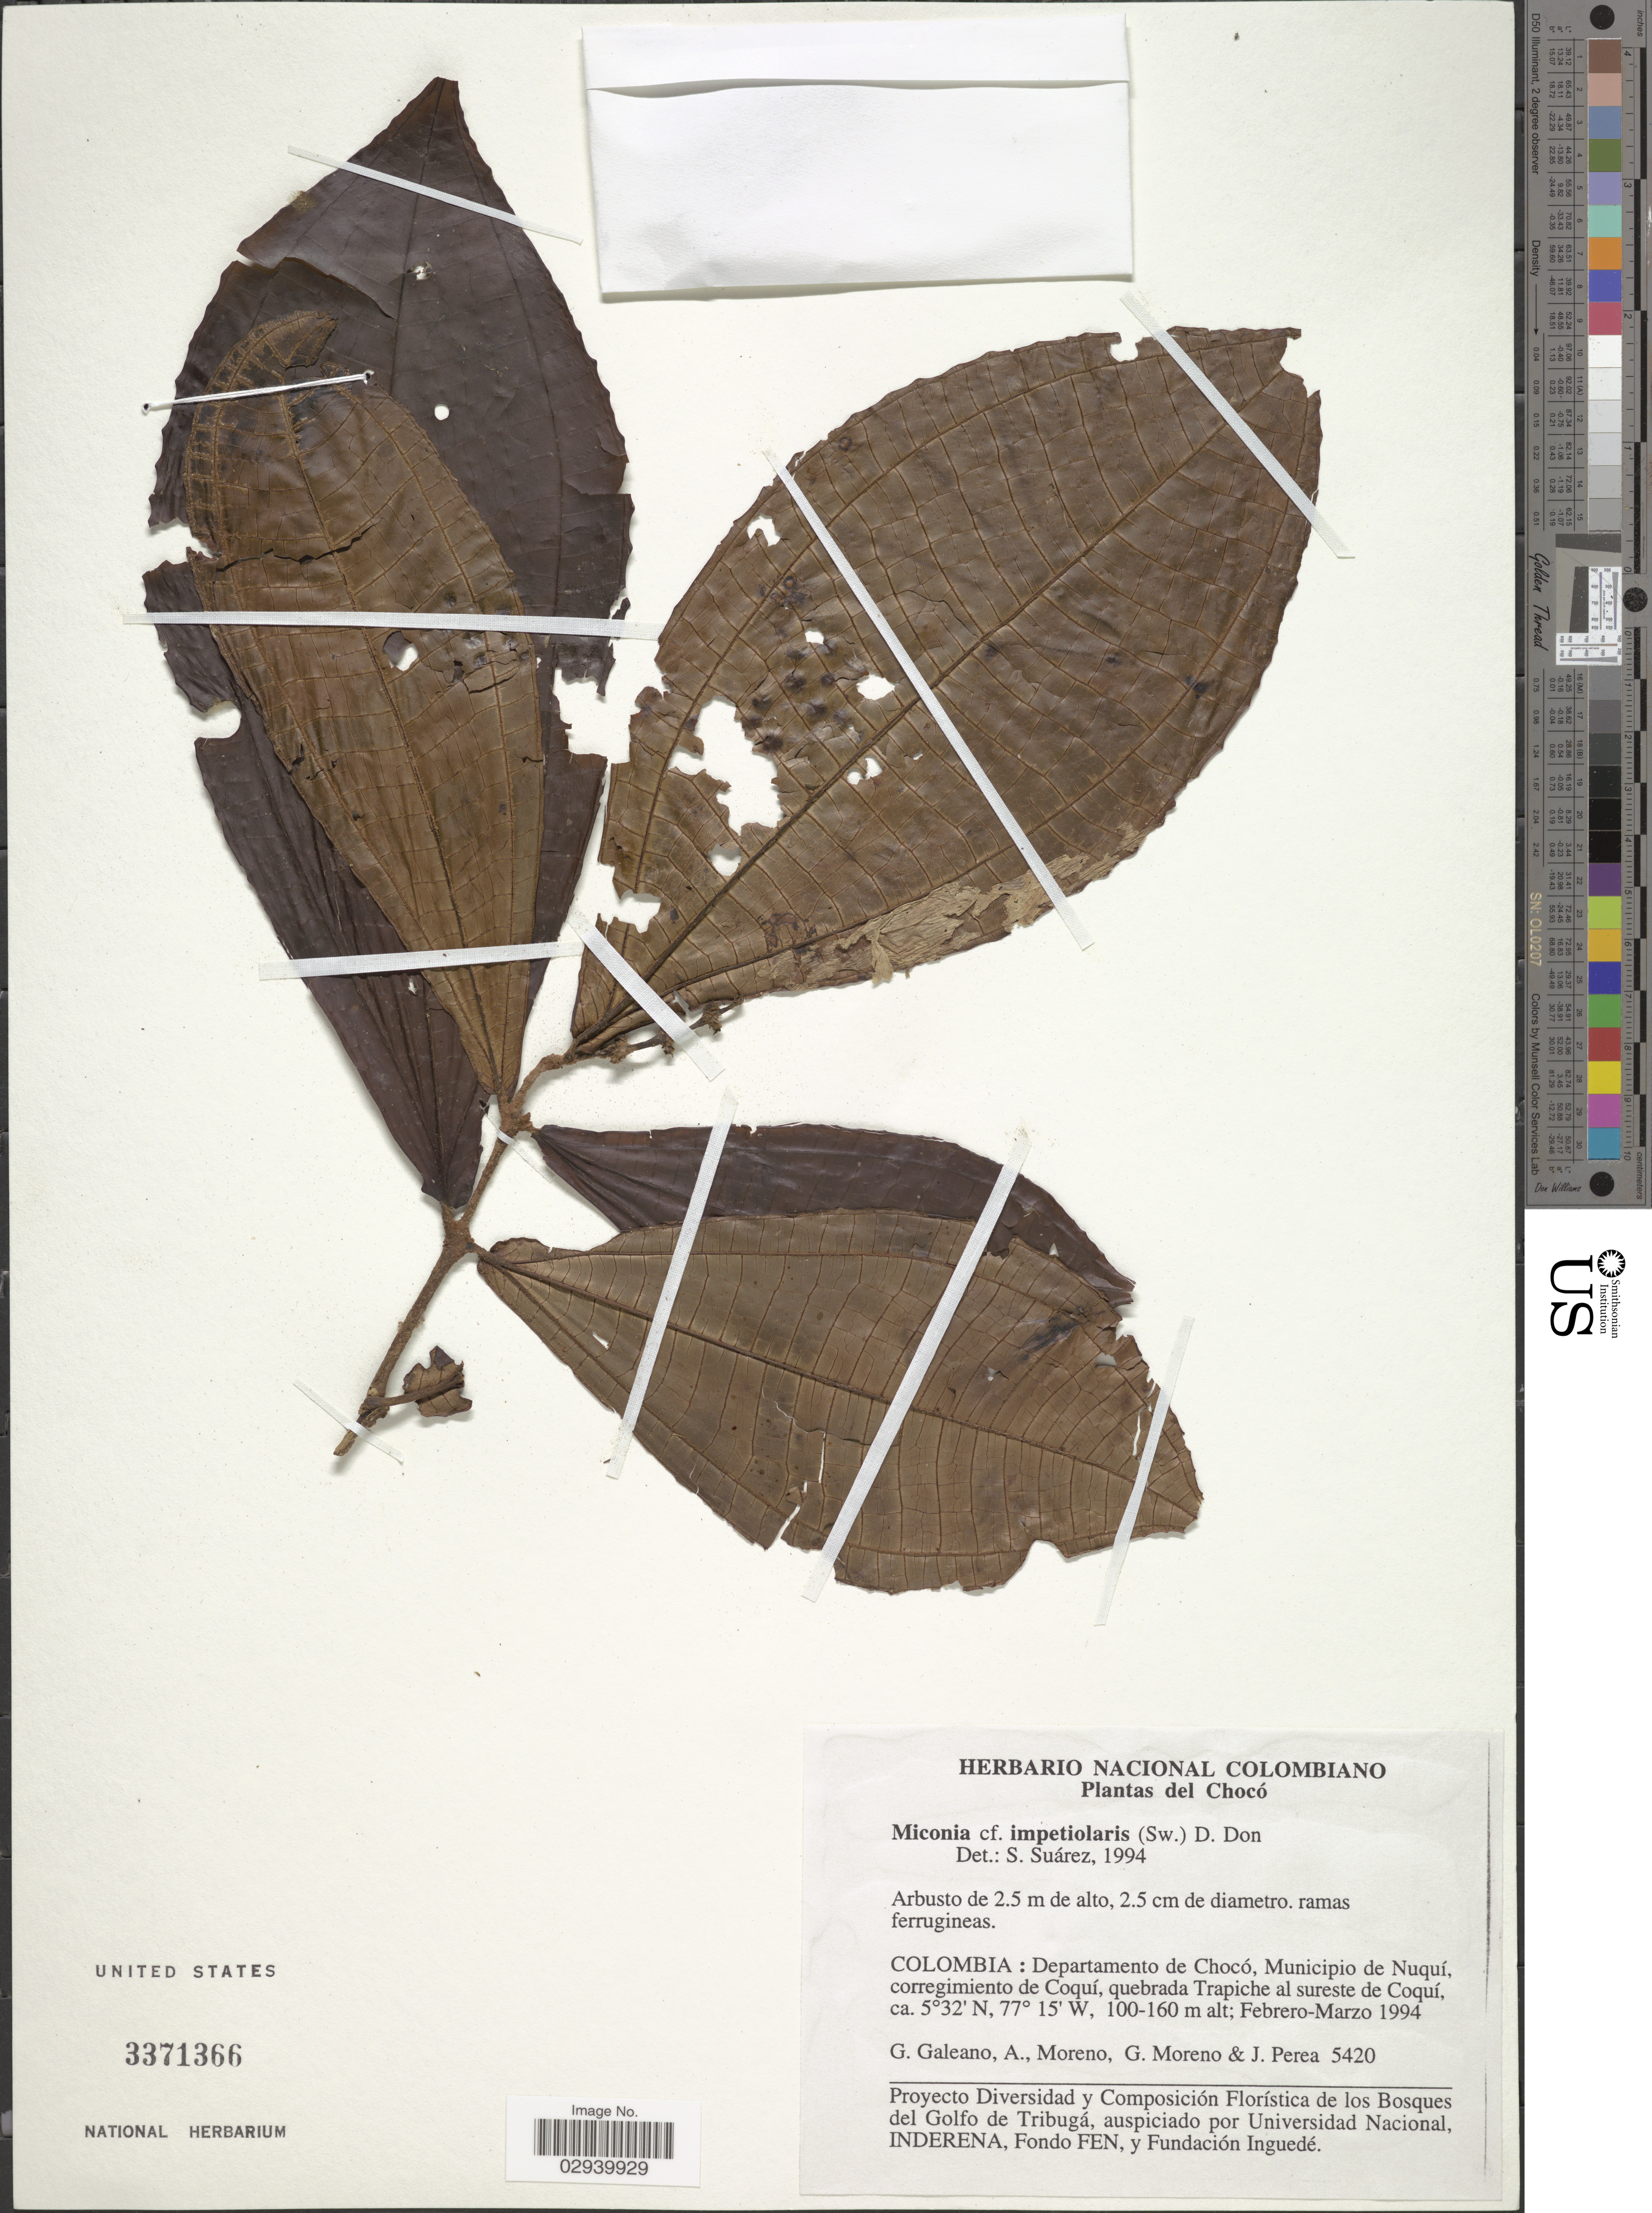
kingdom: Plantae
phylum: Tracheophyta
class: Magnoliopsida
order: Myrtales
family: Melastomataceae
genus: Miconia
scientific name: Miconia impetiolaris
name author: (Sw.) D. Don ex DC.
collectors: G. Galeano, A. Moreno, G. Moreno & J. Perea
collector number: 5420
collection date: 1994-02/1994-03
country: Colombia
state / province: Chocó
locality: Departamento de Chocó, Municipio de Nuquí, corregimiento de Coquí, quebrada Trapiche al sureste de Coquí.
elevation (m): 100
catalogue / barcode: US 3371366